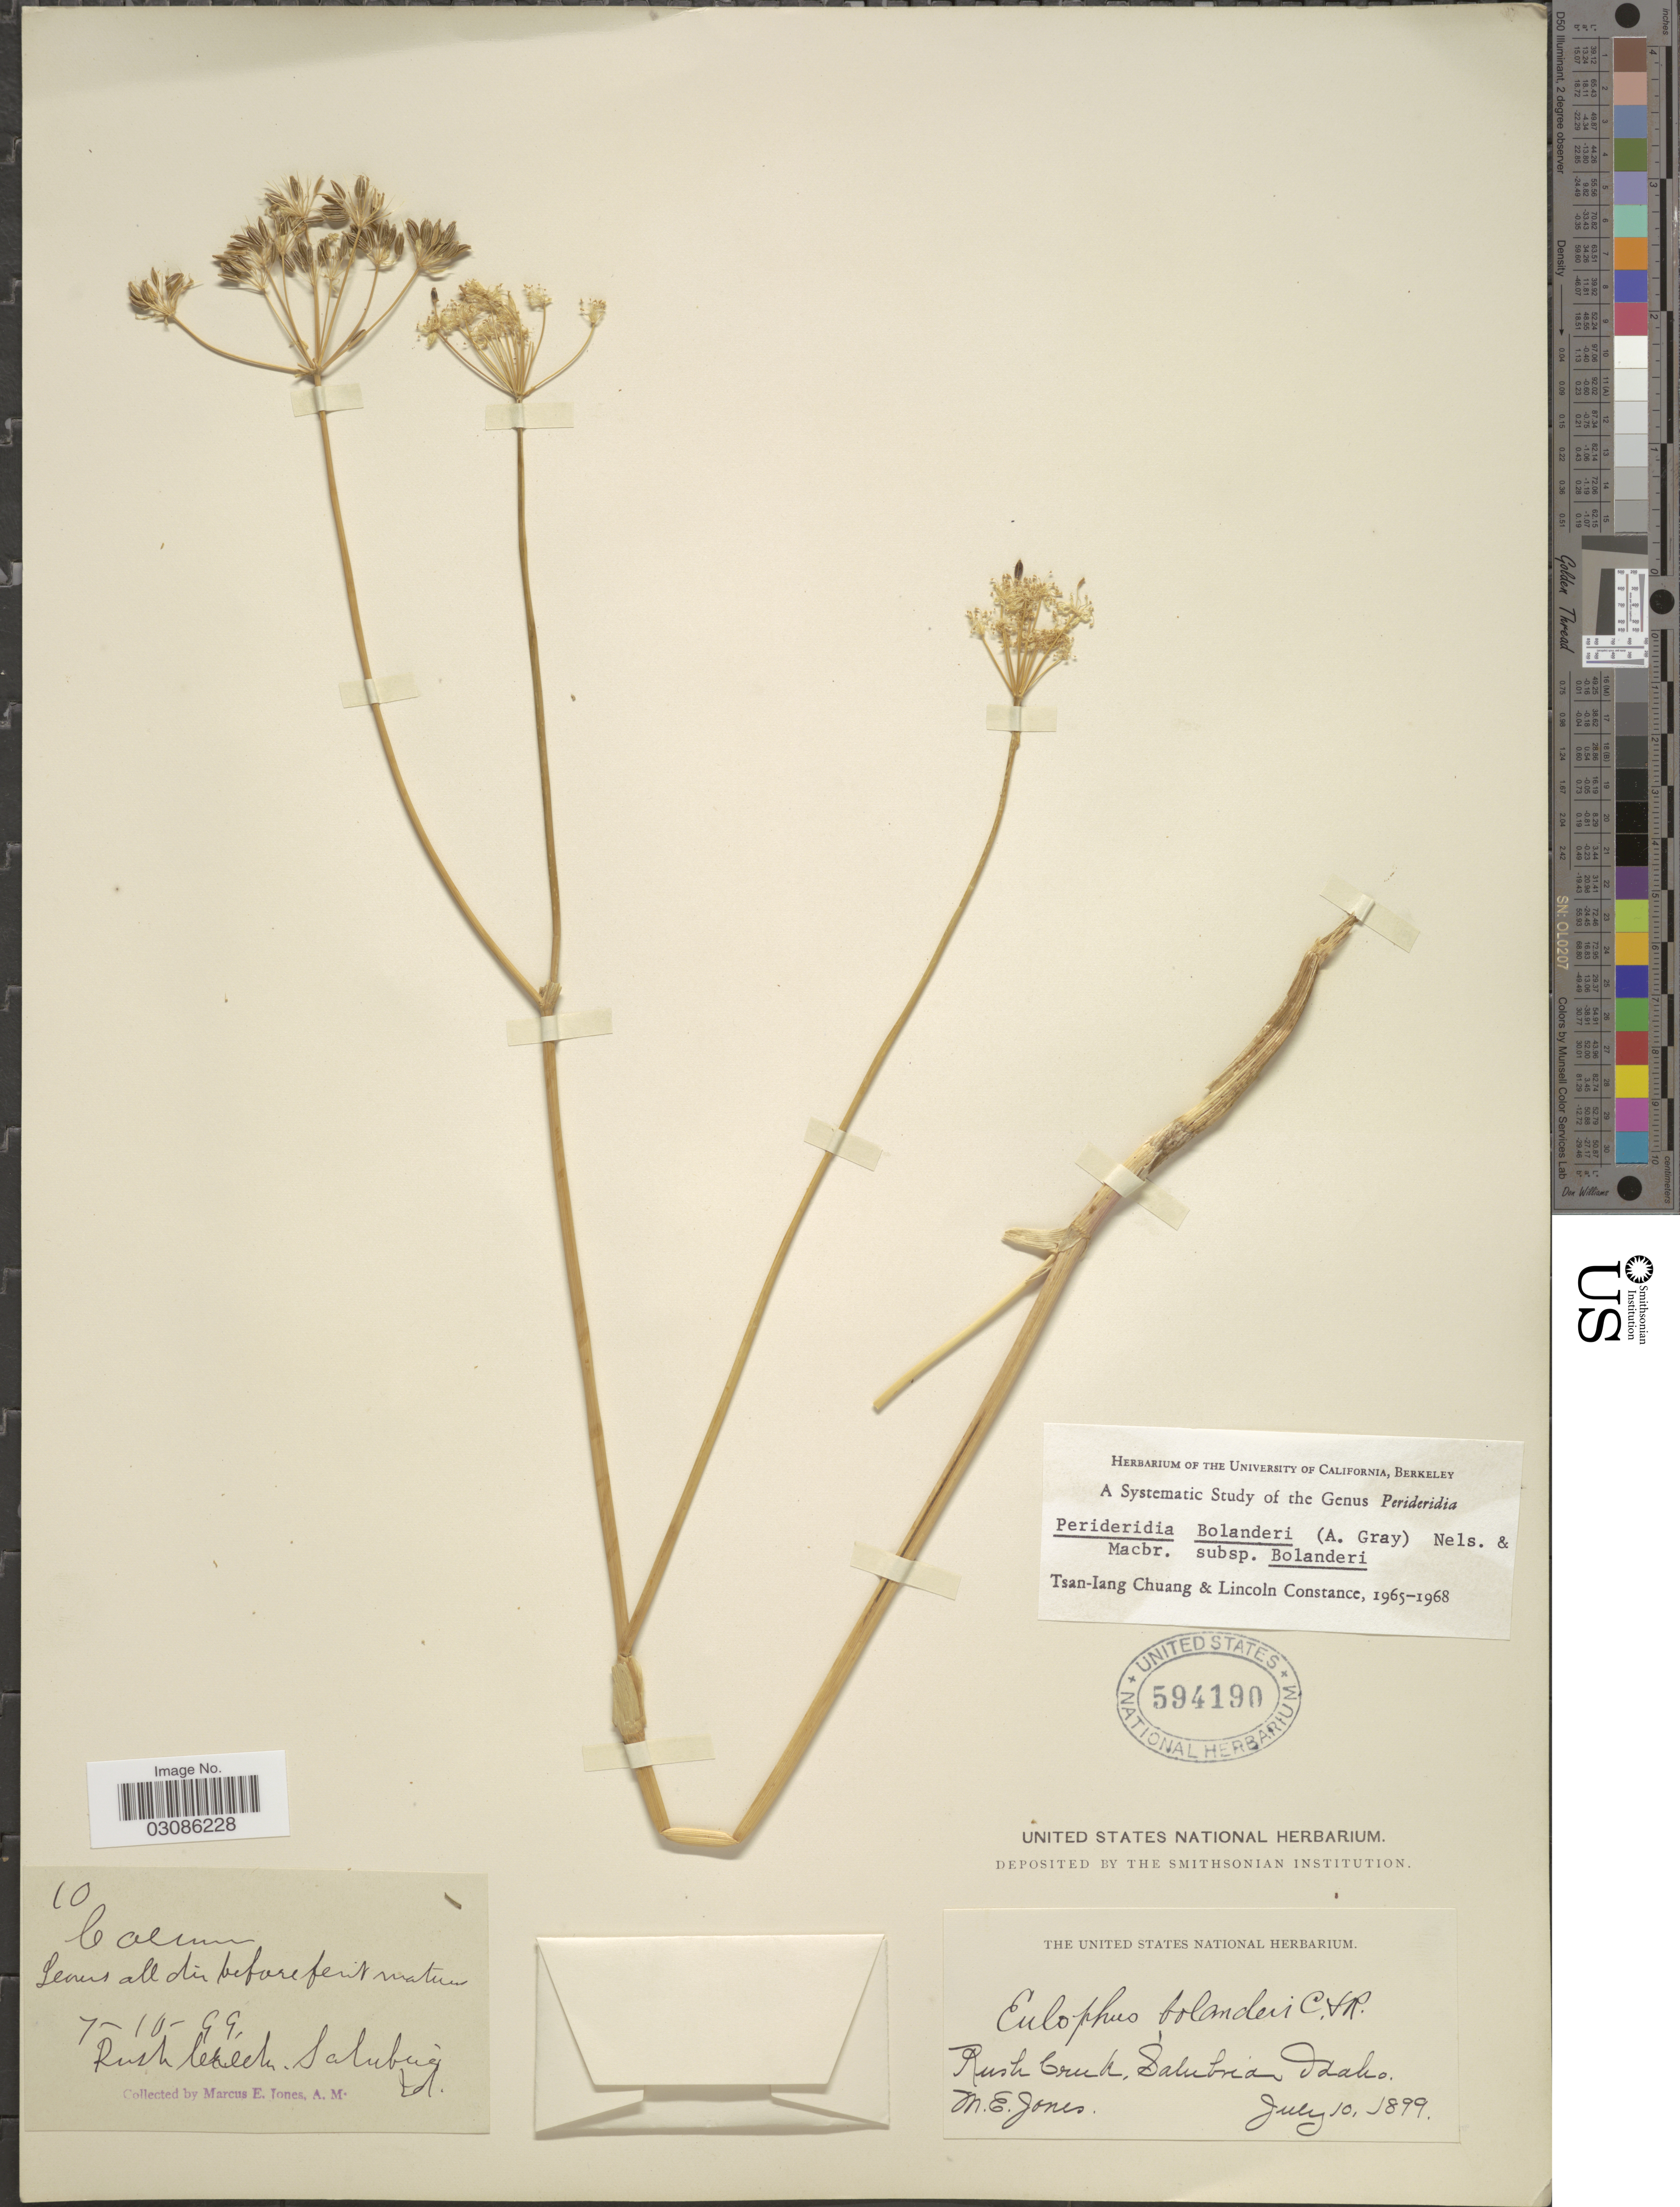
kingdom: Plantae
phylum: Tracheophyta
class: Magnoliopsida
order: Apiales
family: Apiaceae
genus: Perideridia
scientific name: Perideridia bolanderi subsp. bolanderi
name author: (A. Gray) A. Nelson & J.F. Macbr.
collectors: M. E. Jones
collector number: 10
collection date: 1899-07-10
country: United States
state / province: Idaho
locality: Rush Creek, Salubria.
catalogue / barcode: US 594190